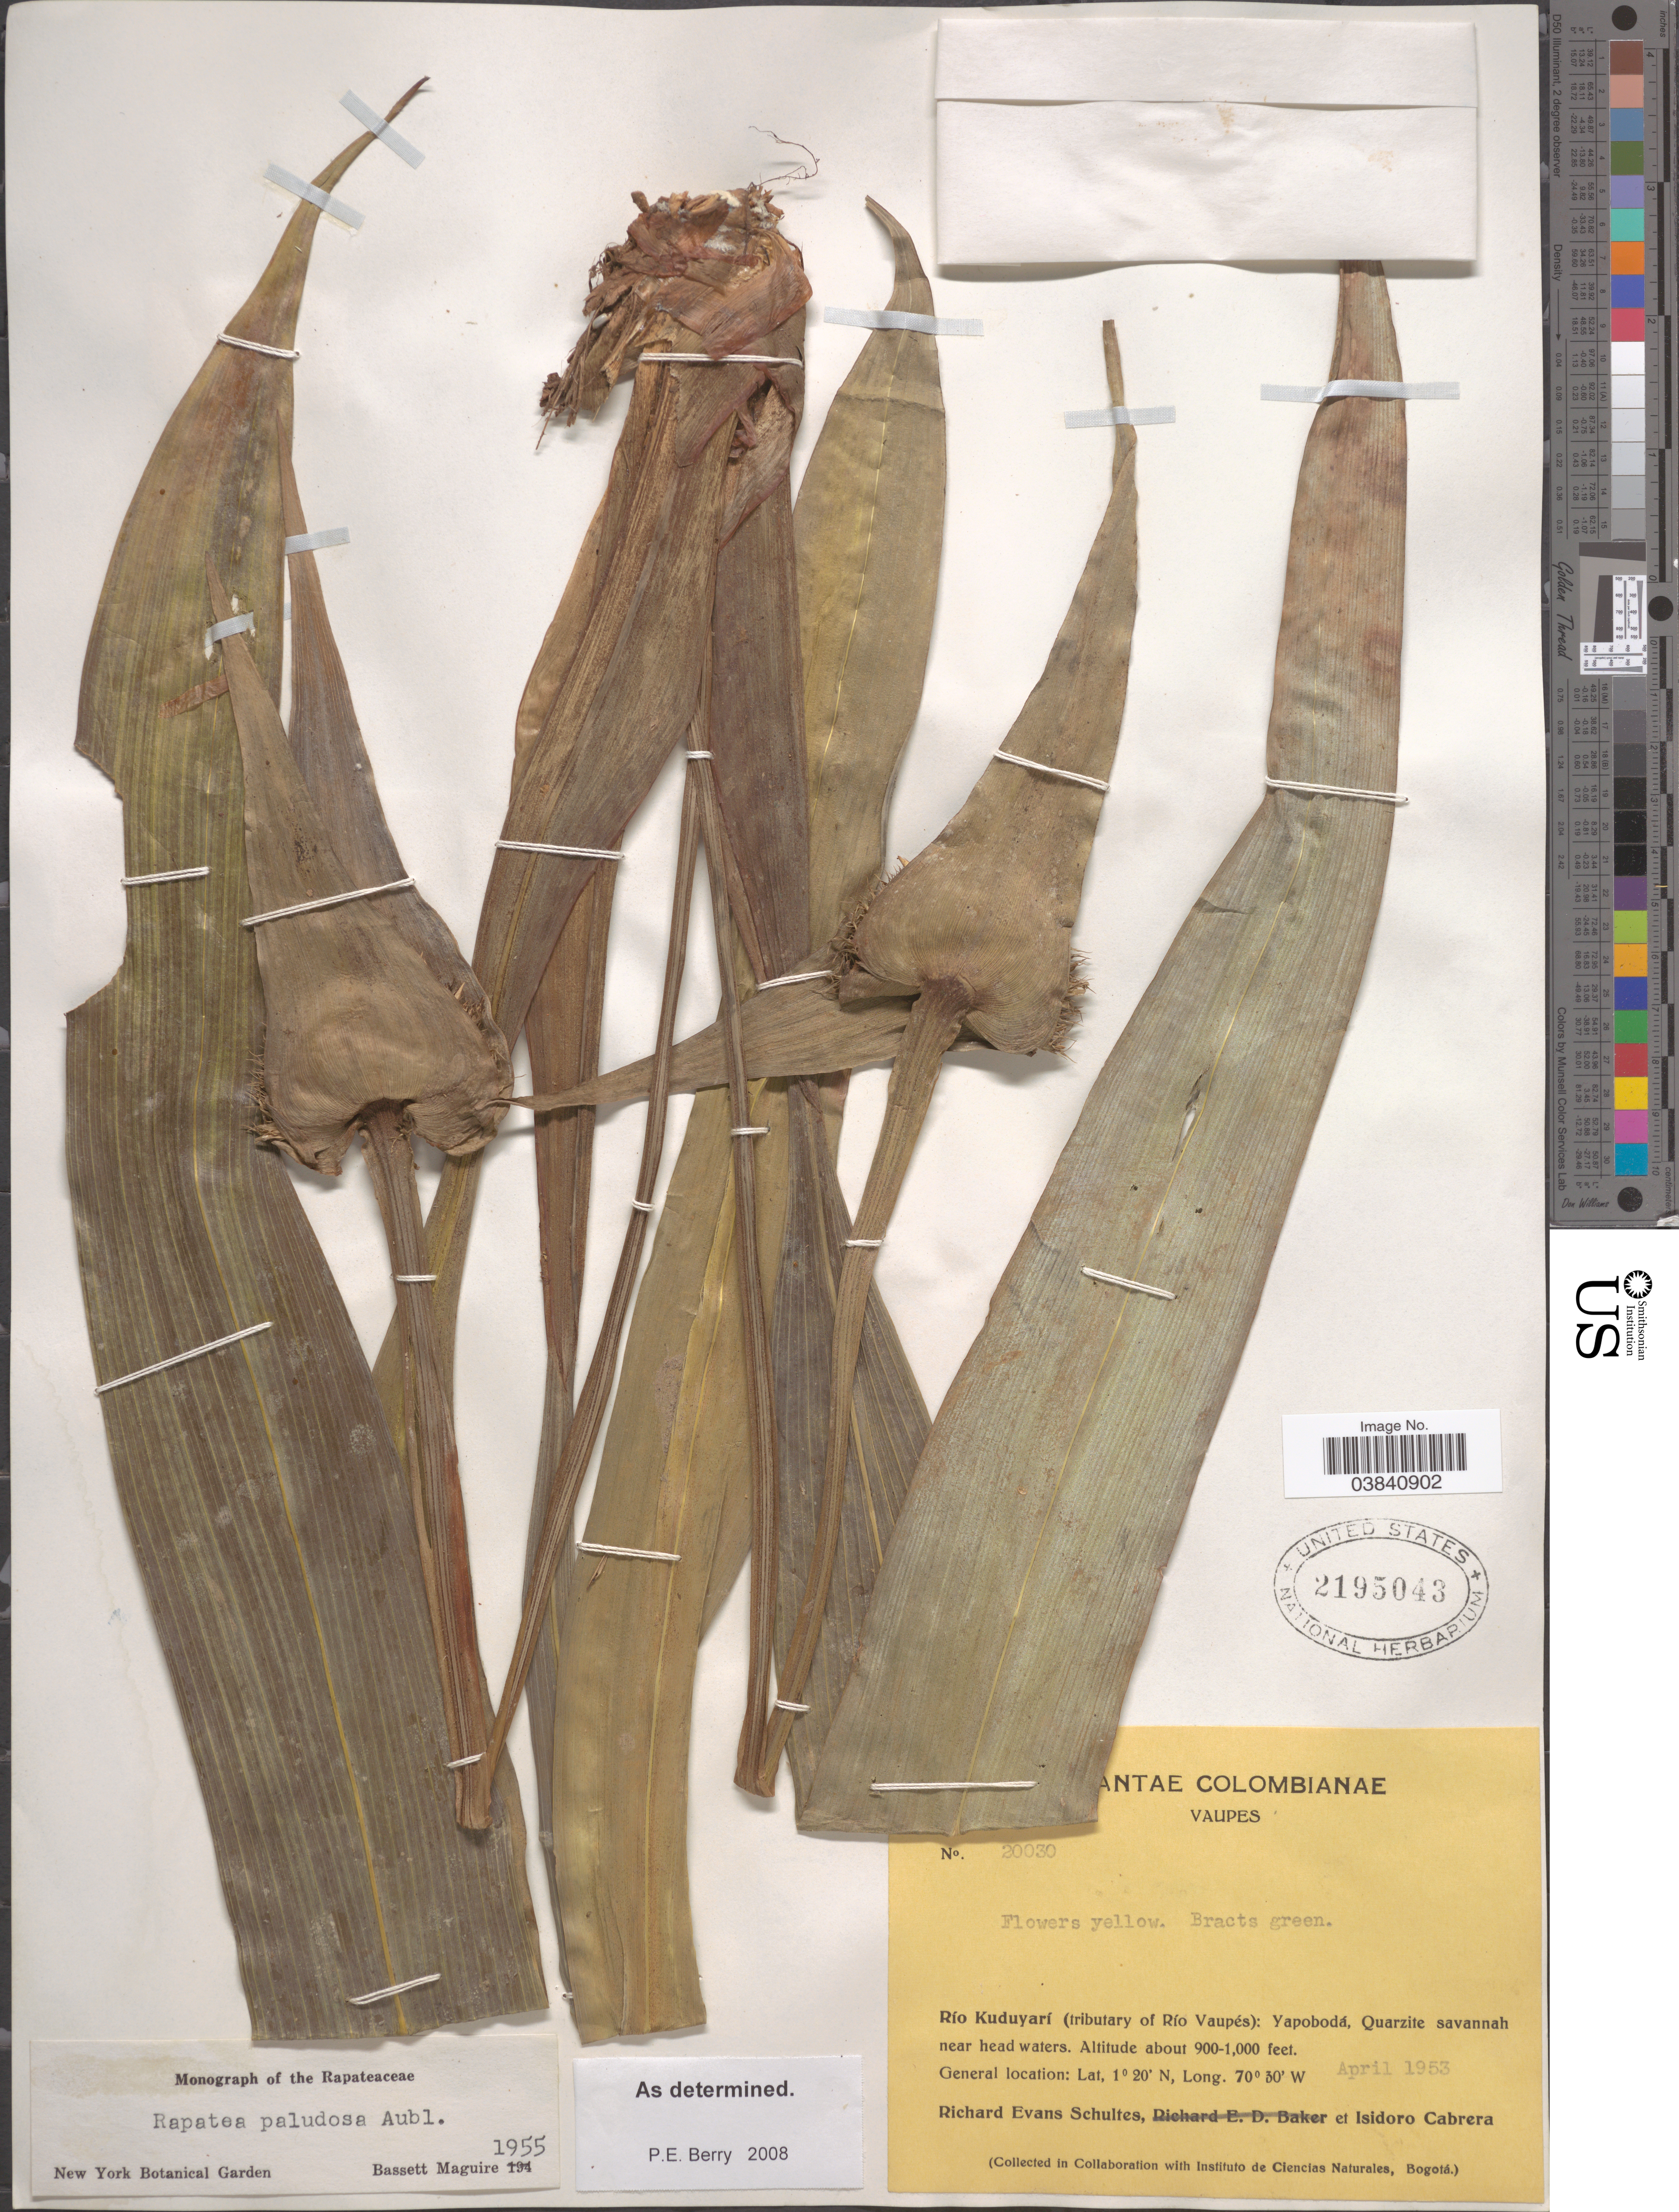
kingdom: Plantae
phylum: Tracheophyta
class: Liliopsida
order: Poales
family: Rapateaceae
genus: Rapatea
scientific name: Rapatea paludosa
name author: Aubl.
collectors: R. E. Schultes & I. Cabrera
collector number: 20030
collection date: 1953-04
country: Colombia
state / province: Vaupés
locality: Río Kuduyarí (tributary of Río Vaupés): Yapobodá, Quarzite savannah near head waters.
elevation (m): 274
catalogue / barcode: US 2195043